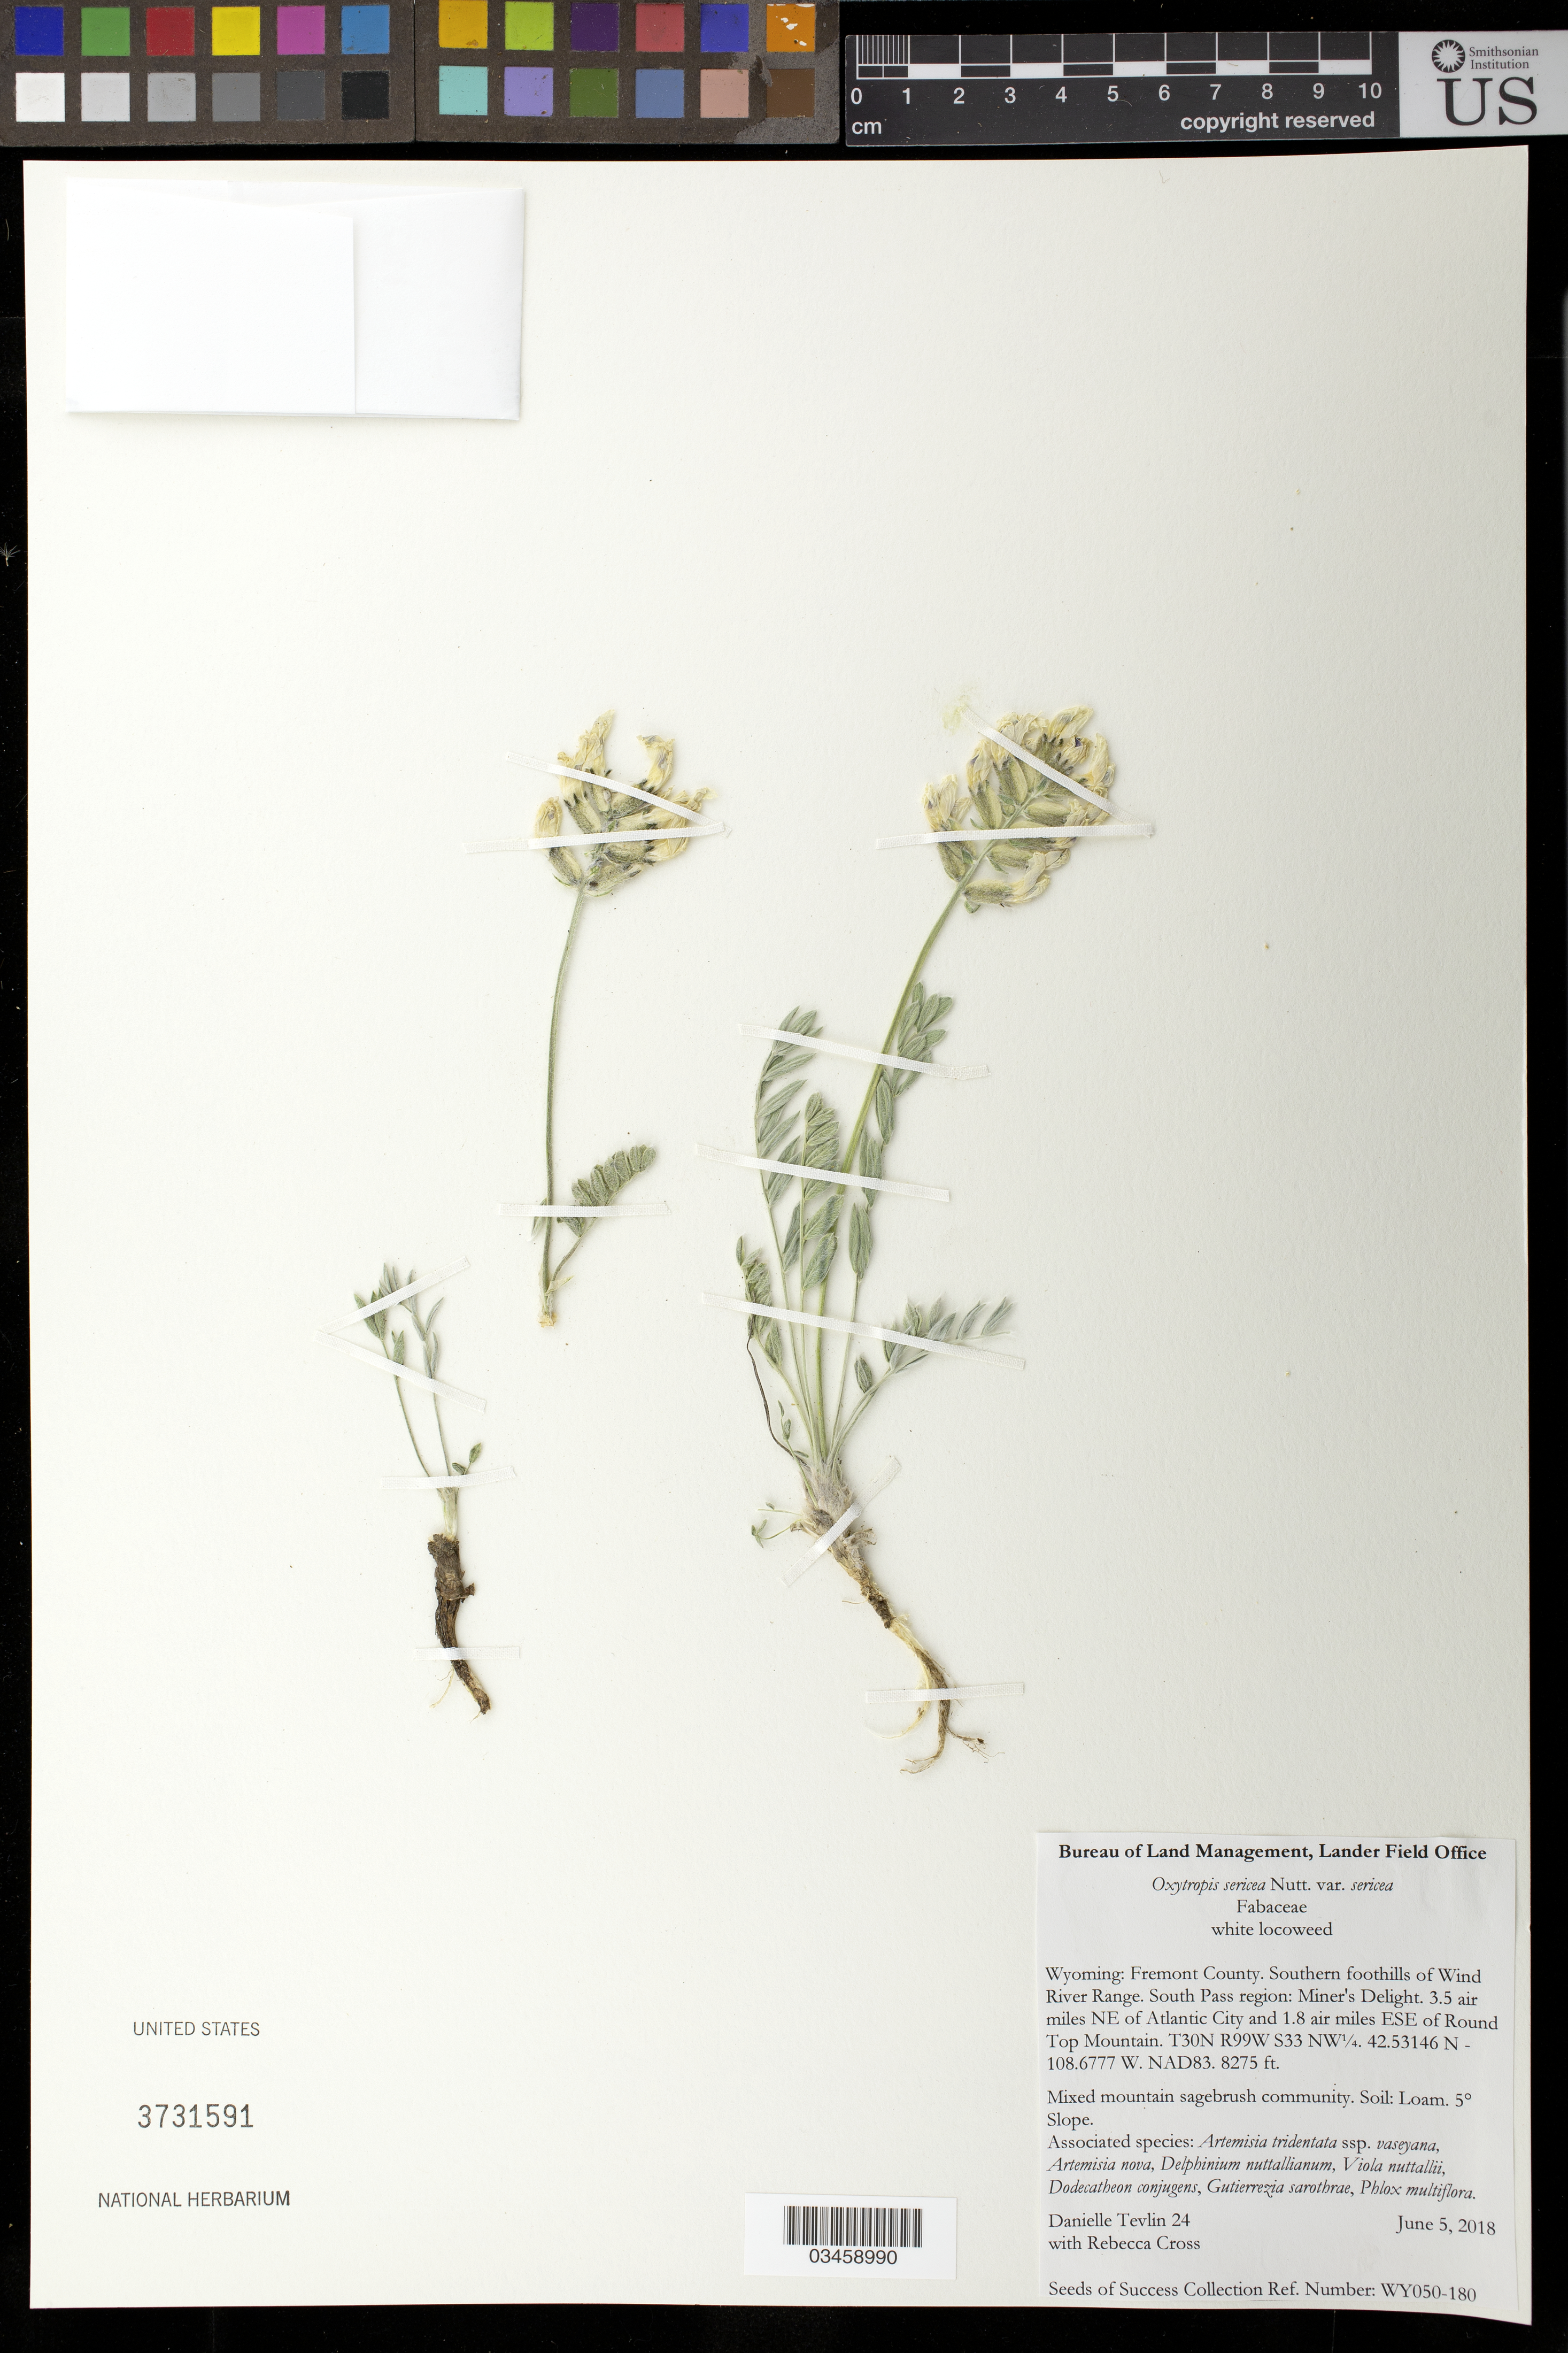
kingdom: Plantae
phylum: Tracheophyta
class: Magnoliopsida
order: Fabales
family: Fabaceae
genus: Oxytropis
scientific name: Oxytropis sericea var. sericea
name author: Nutt.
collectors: D. Tevlin & R. Cross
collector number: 24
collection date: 2018-06-05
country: United States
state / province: Wyoming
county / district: Fremont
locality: Southern foothils of Wind River Range. South Pass Region, Miner's Delight, 3.5 air mi. NE of Atlantic City and 1.8 air mi. ESE of Round Top Mt. T30N R99W S33 NW1/4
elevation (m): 2522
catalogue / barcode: US 3731591